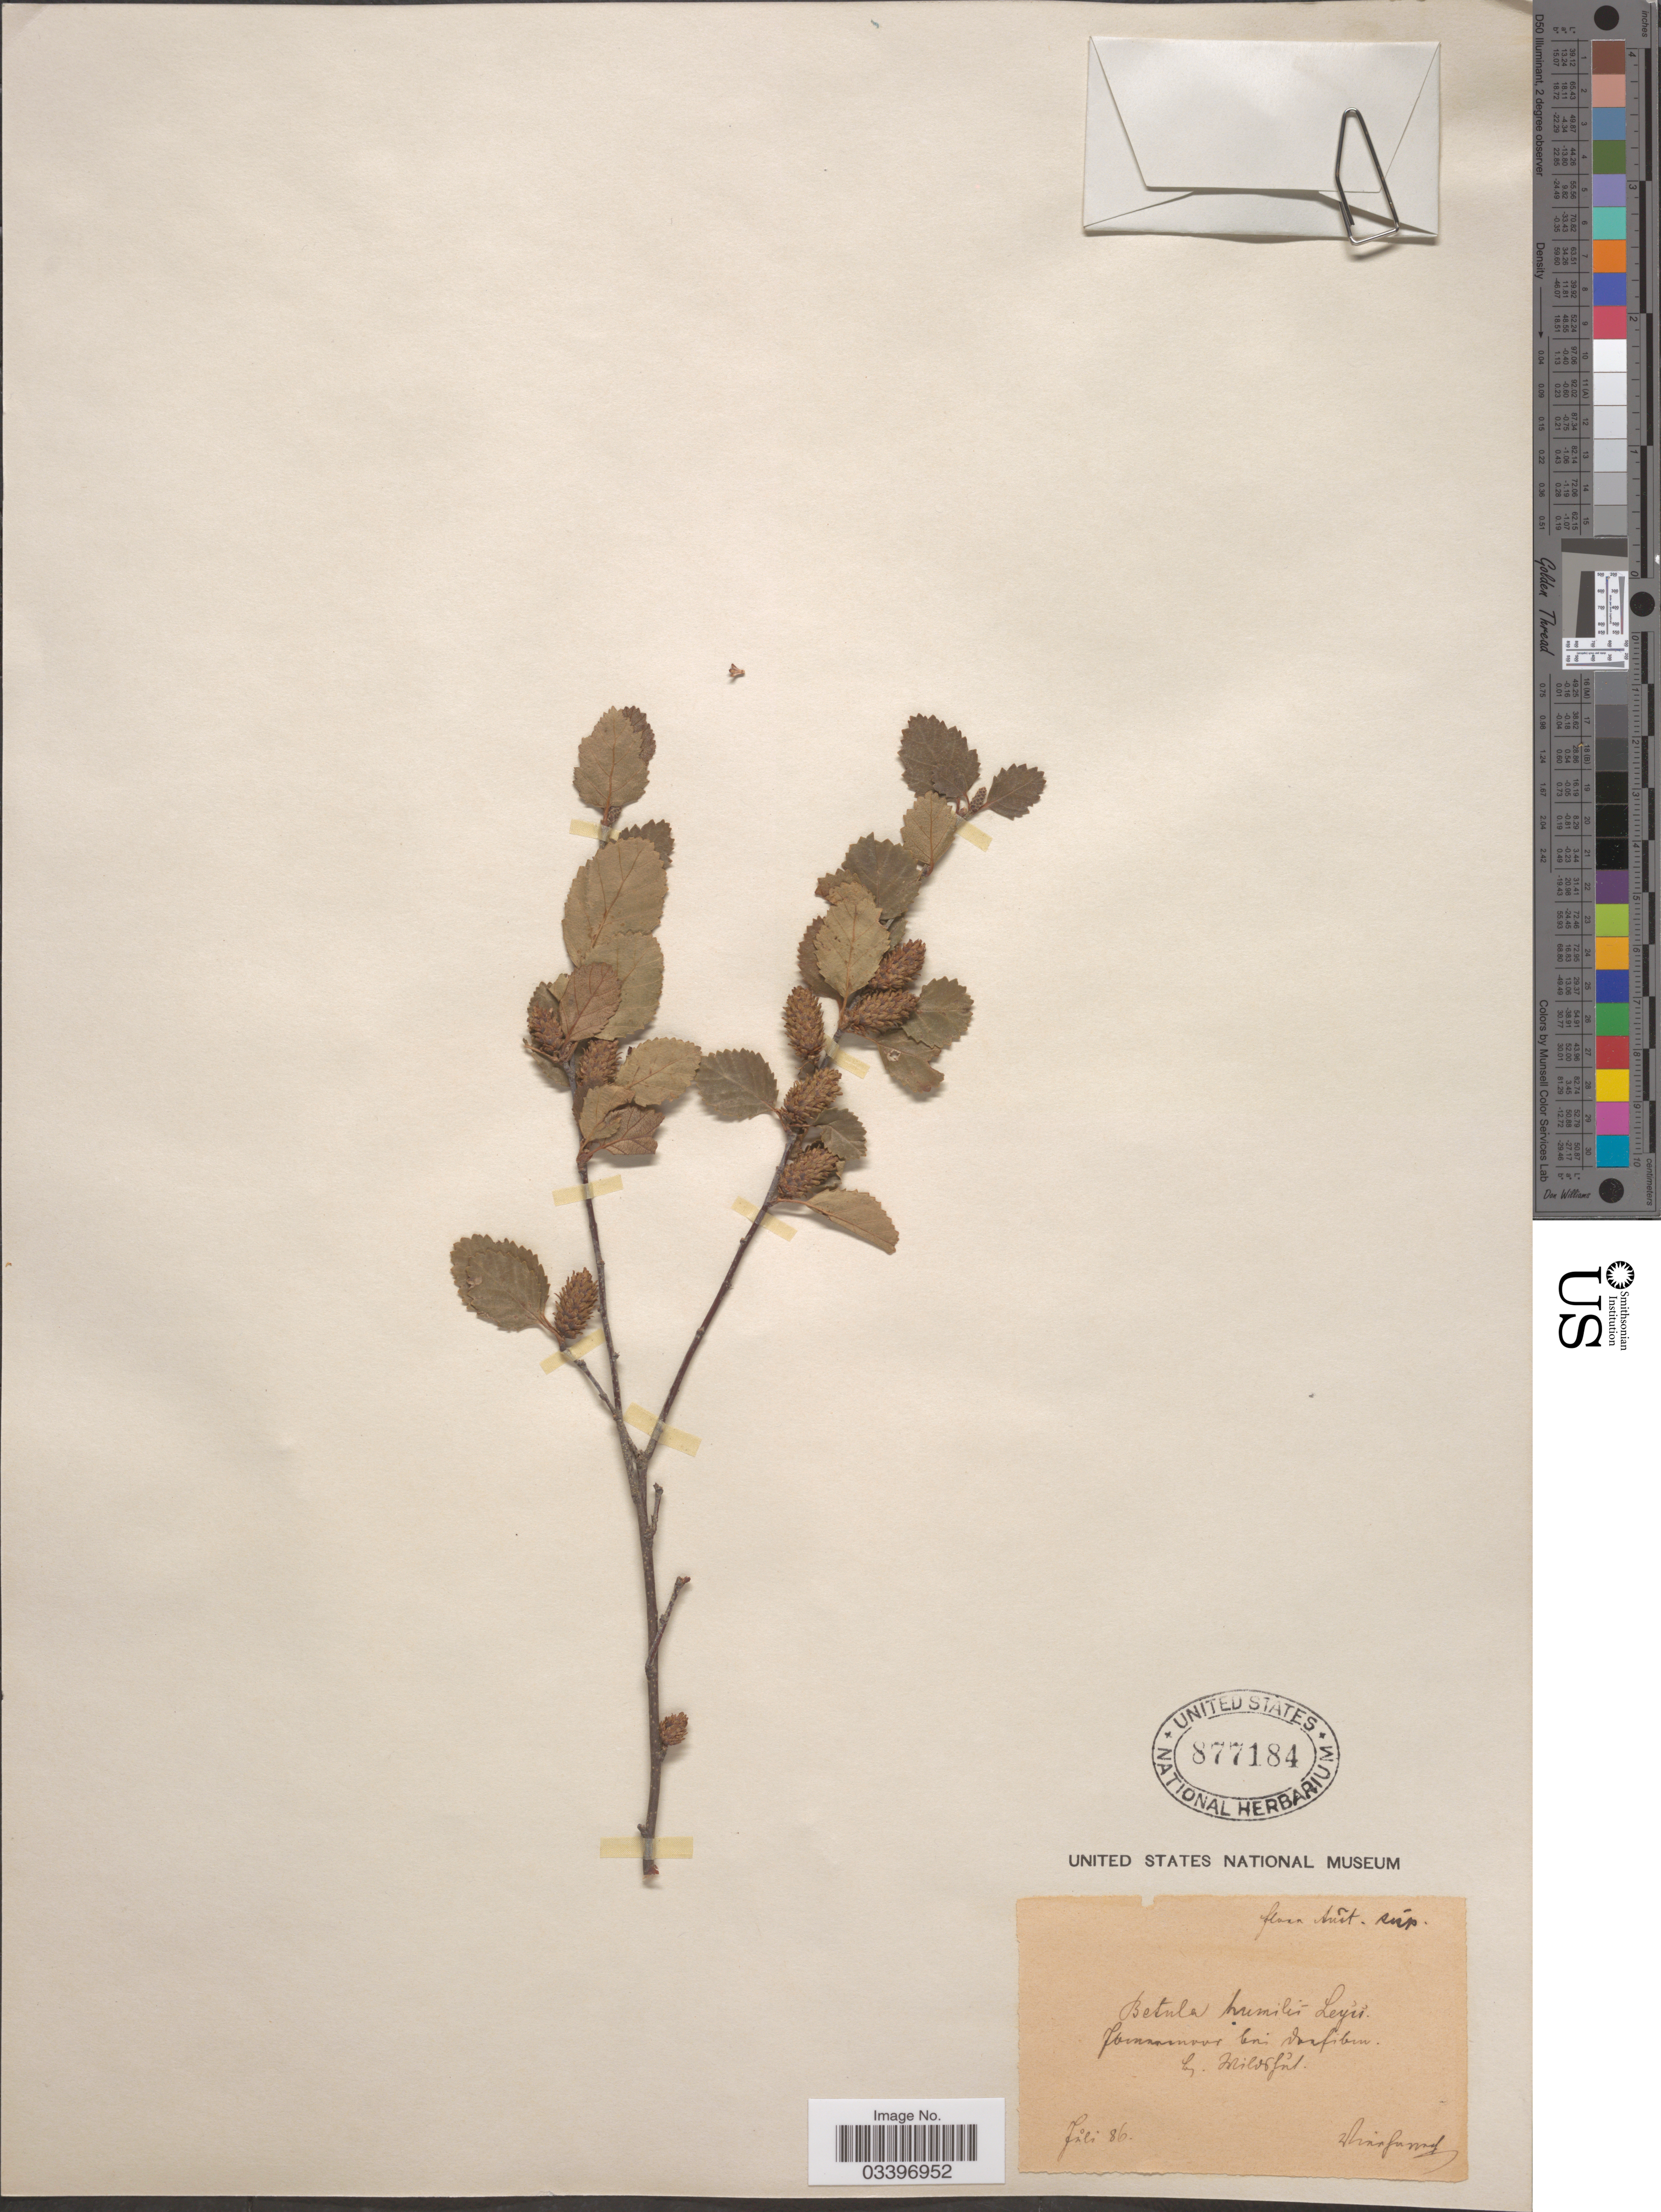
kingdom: Plantae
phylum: Tracheophyta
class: Magnoliopsida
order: Fagales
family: Betulaceae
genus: Betula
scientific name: Betula humilis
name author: Schrank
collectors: F. Vierhapper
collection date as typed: Transcribed d/m/y: /7/86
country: Austria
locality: Aúst. súp. Ibmermoor bei Dorfibm, Bez. Wildshut.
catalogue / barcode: US 877184